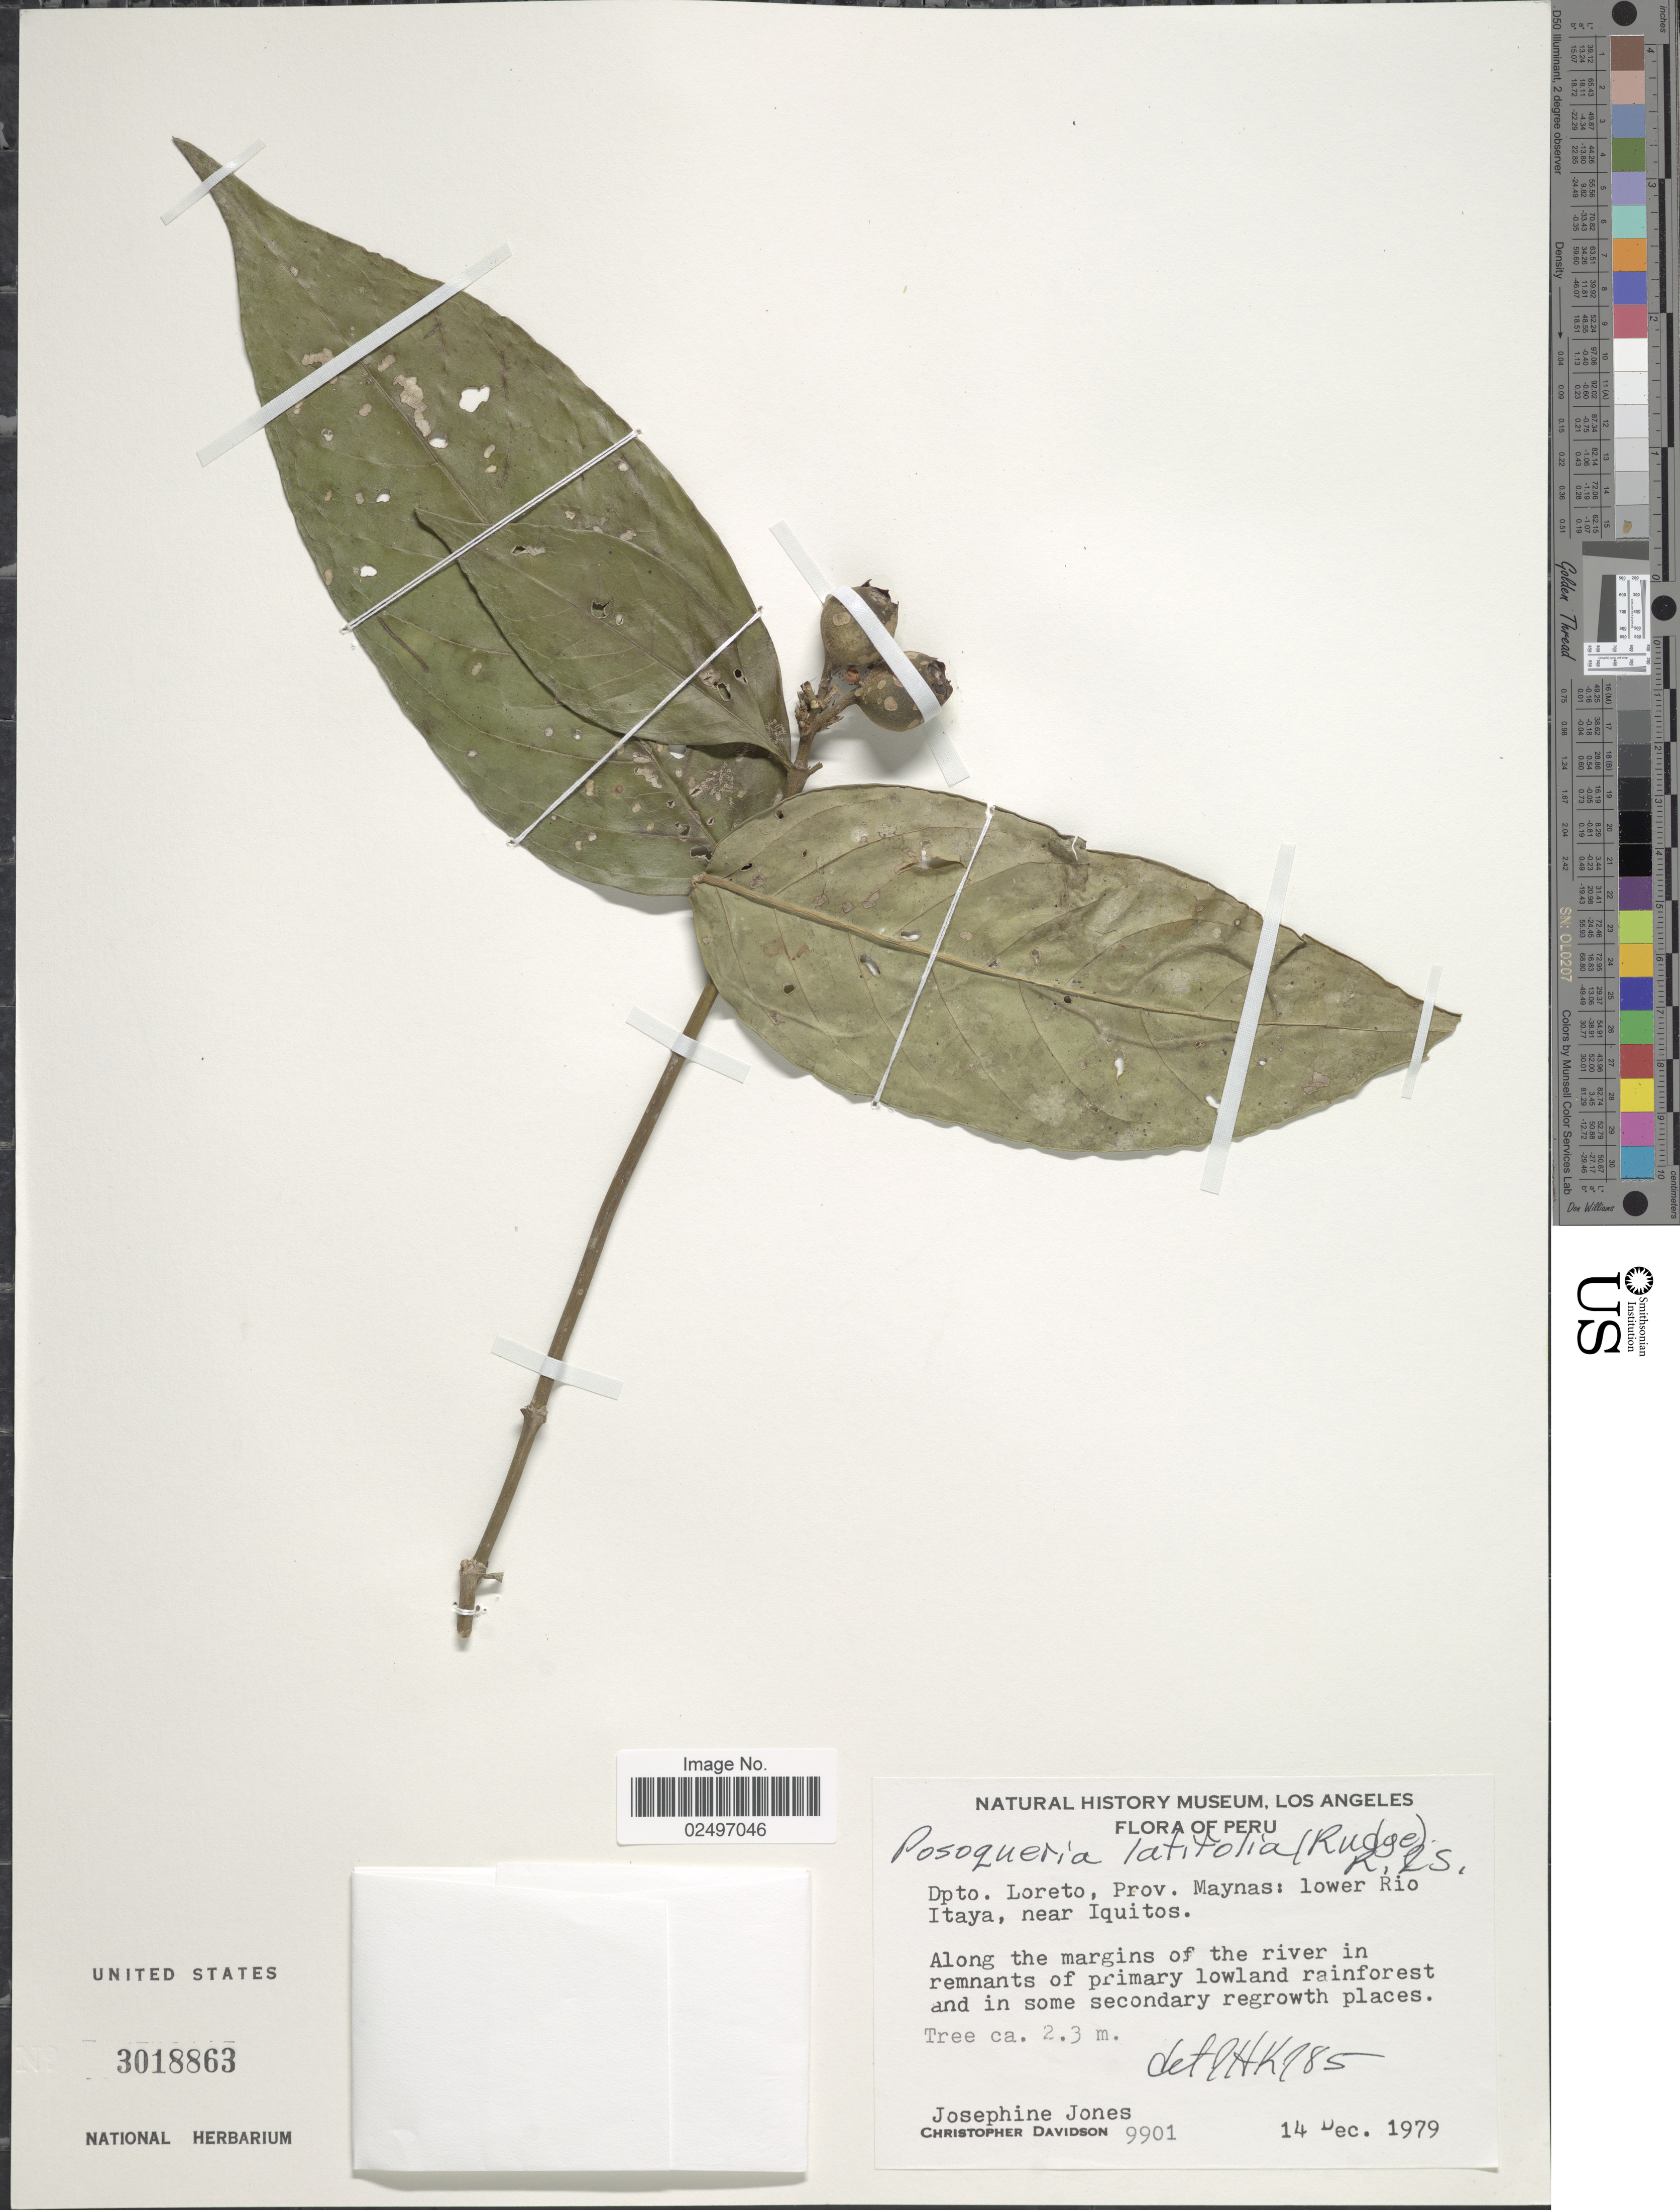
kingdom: Plantae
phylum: Tracheophyta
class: Magnoliopsida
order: Gentianales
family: Rubiaceae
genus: Posoqueria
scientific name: Posoqueria latifolia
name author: (Rudge) Roem. & Schult.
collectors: J. Jones & C. Davidson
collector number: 9901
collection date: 1979-12-14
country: Peru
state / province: Loreto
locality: Dpto. Loreto, Prov. Maynas: lower Rio Itaya, near Iquitos, Along the margins of the river in remnants of primary lowland rainforest and in some secondary regrowth places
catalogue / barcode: US 3018863